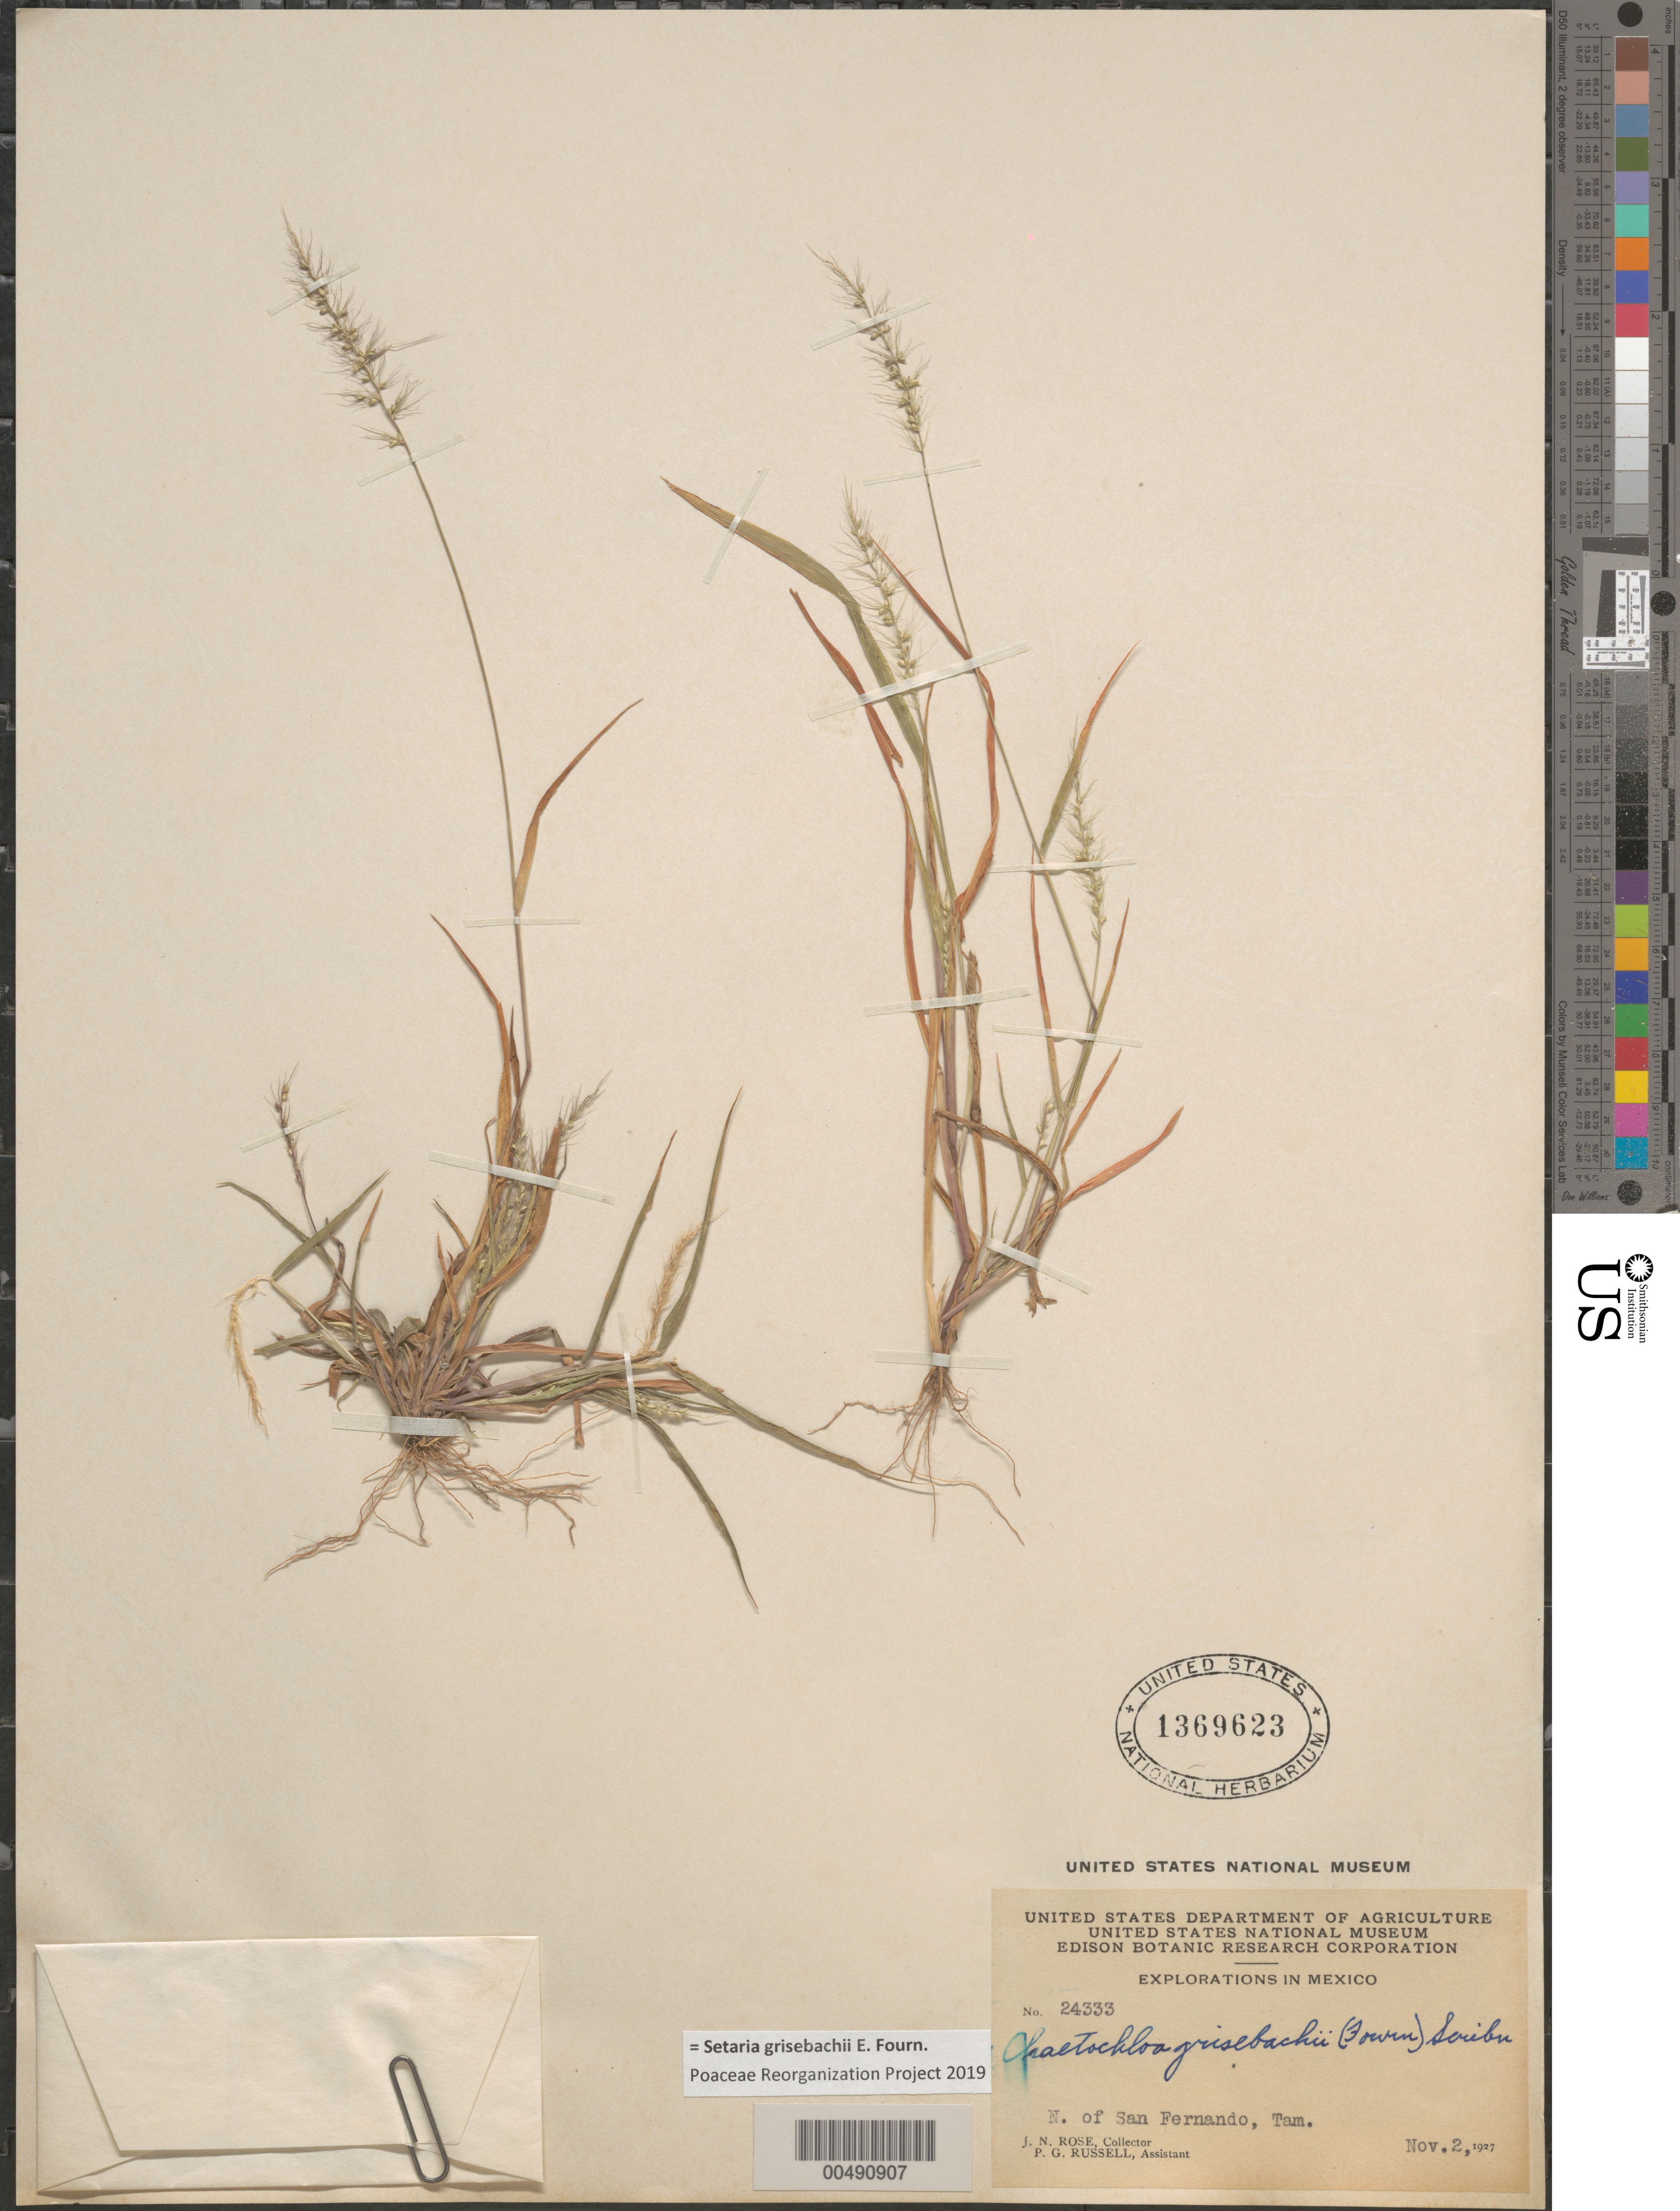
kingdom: Plantae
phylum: Tracheophyta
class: Liliopsida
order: Poales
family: Poaceae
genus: Setaria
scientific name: Setaria grisebachii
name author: E. Fourn.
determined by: Poaceae Reorganization Project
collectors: J. N. Rose & P. G. Russell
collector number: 24333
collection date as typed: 2 Nov 1927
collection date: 1927-11-02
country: Mexico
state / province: Tamaulipas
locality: N of San Fernando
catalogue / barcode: US 1369623